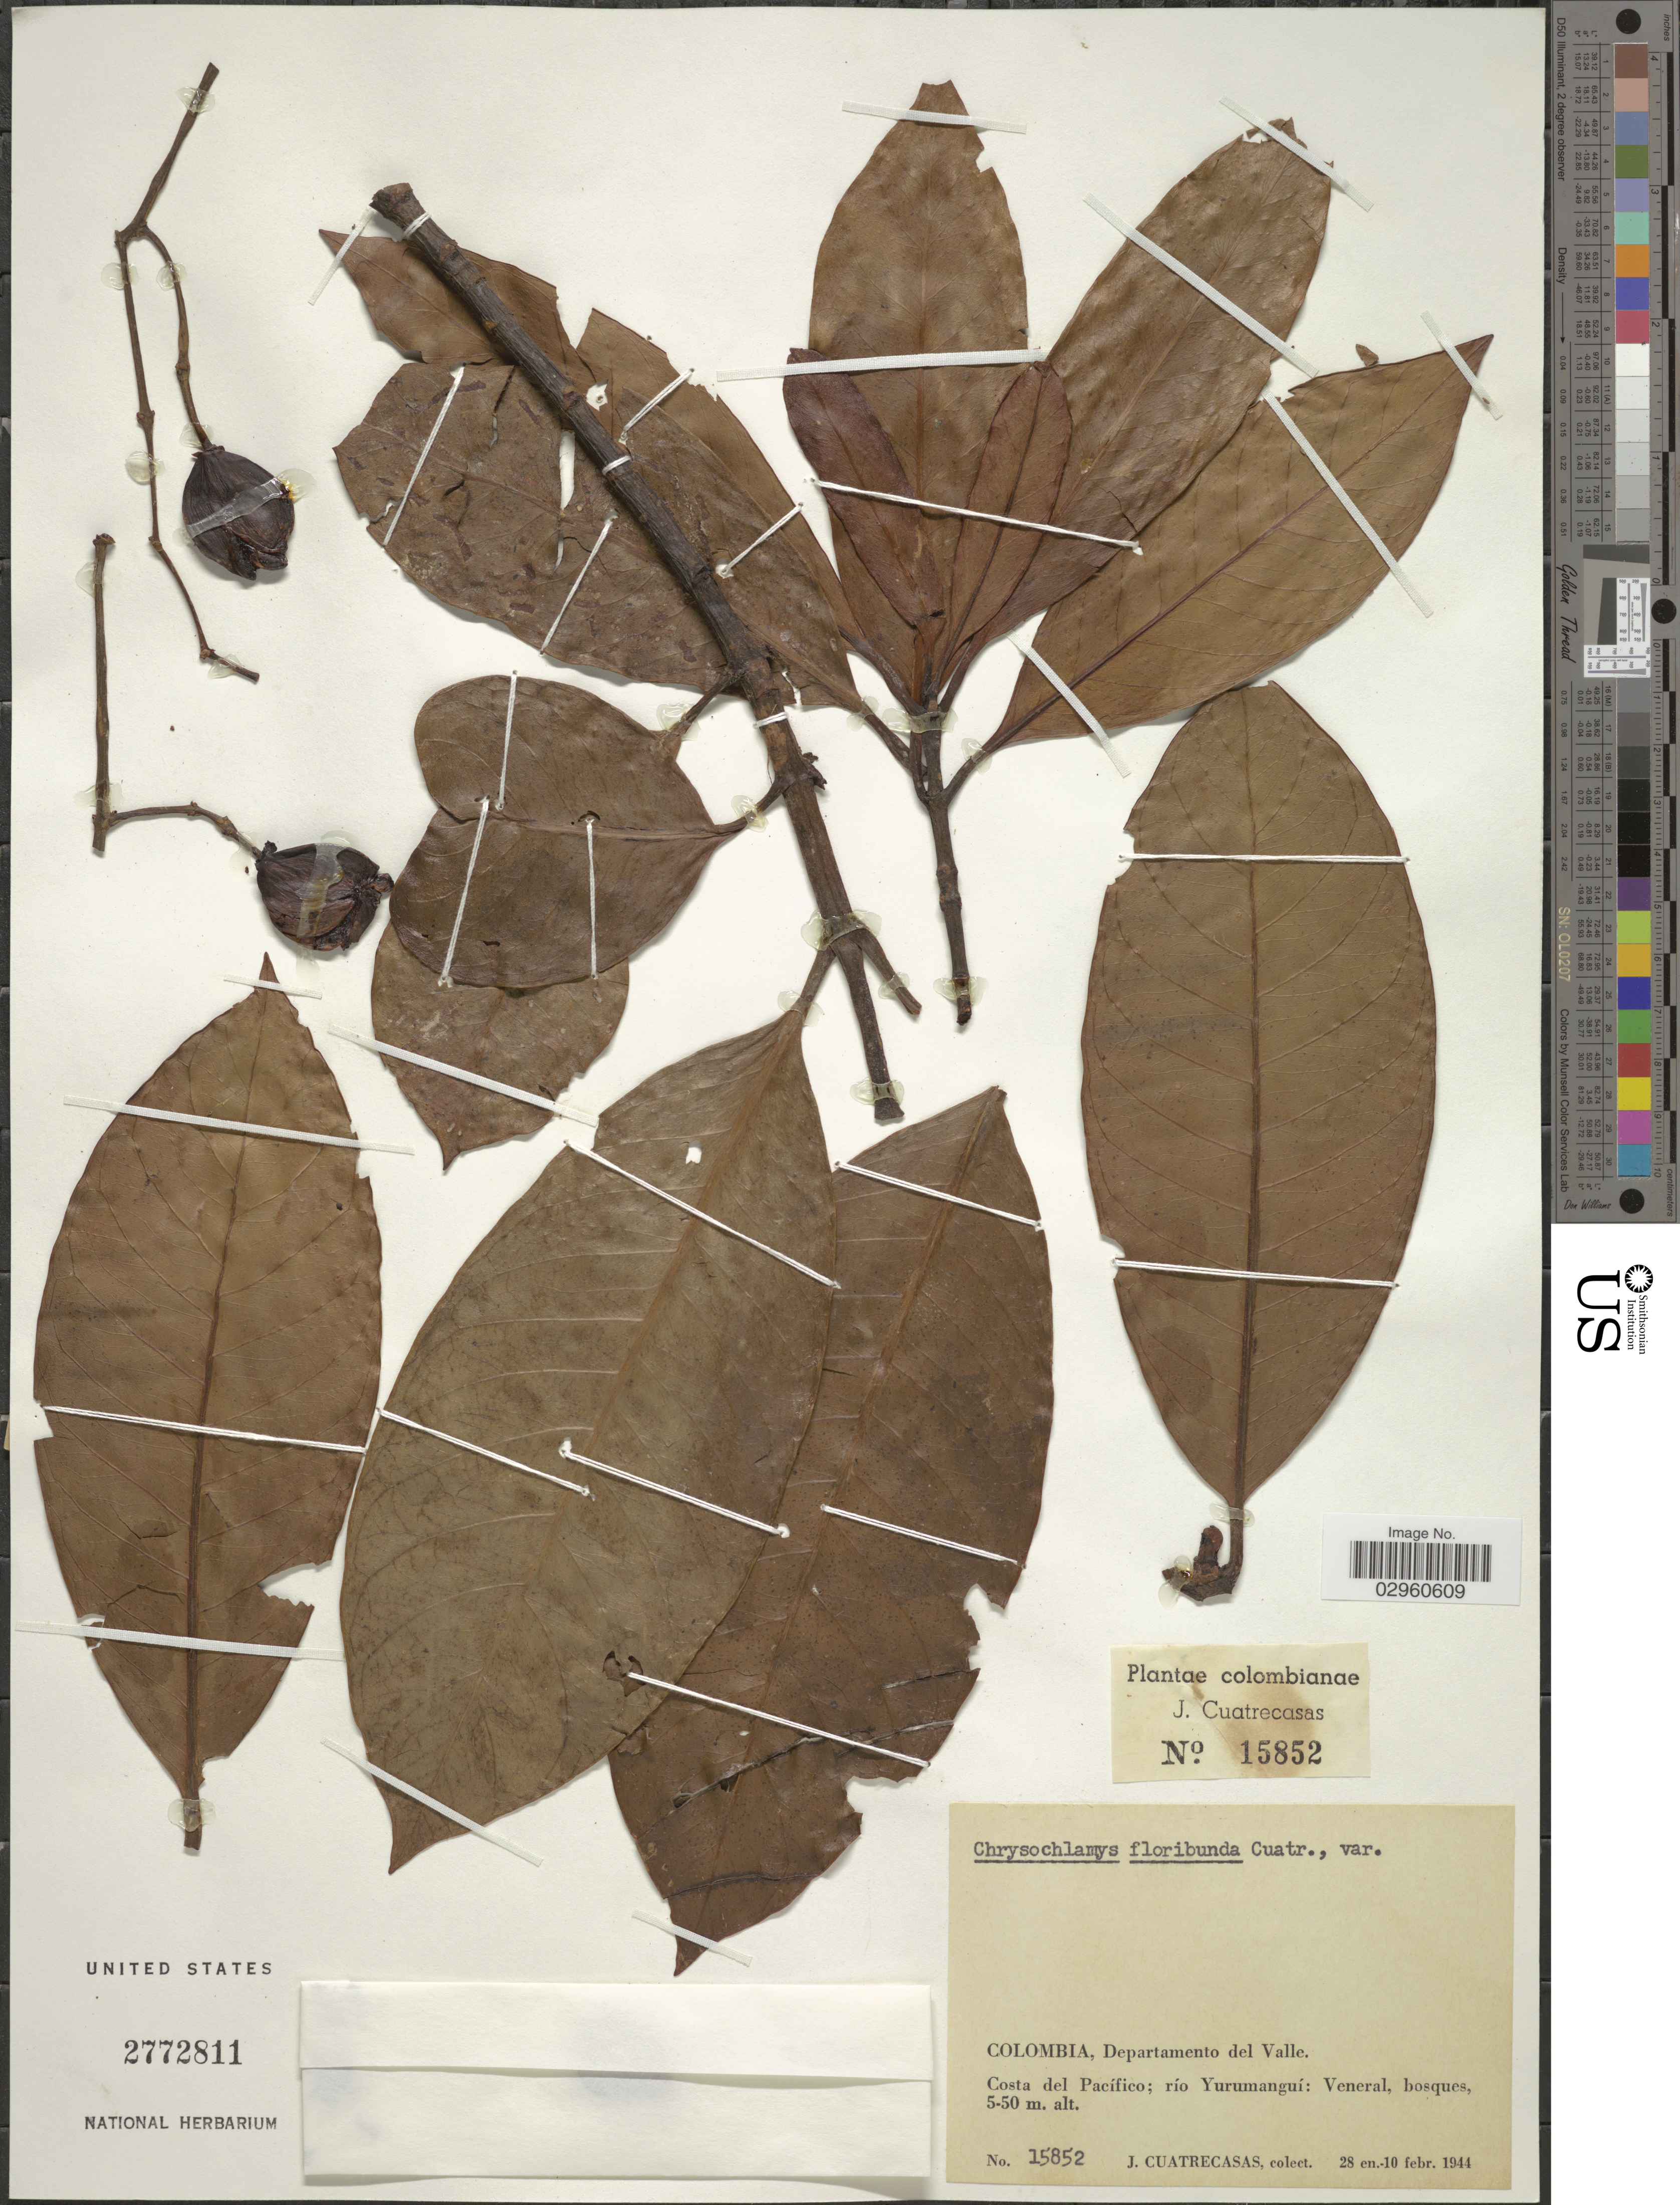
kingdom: Plantae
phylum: Tracheophyta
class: Magnoliopsida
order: Malpighiales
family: Clusiaceae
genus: Chrysochlamys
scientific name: Chrysochlamys floribunda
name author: Cuatrec.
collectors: J. Cuatrecasas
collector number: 15852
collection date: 1944-01-28/1944-02-10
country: Colombia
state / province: Valle del Cauca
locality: Departamento del Valle. Costa del Pacífico; río Yurumanguí: Veneral, bosques.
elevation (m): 5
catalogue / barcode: US 2772811